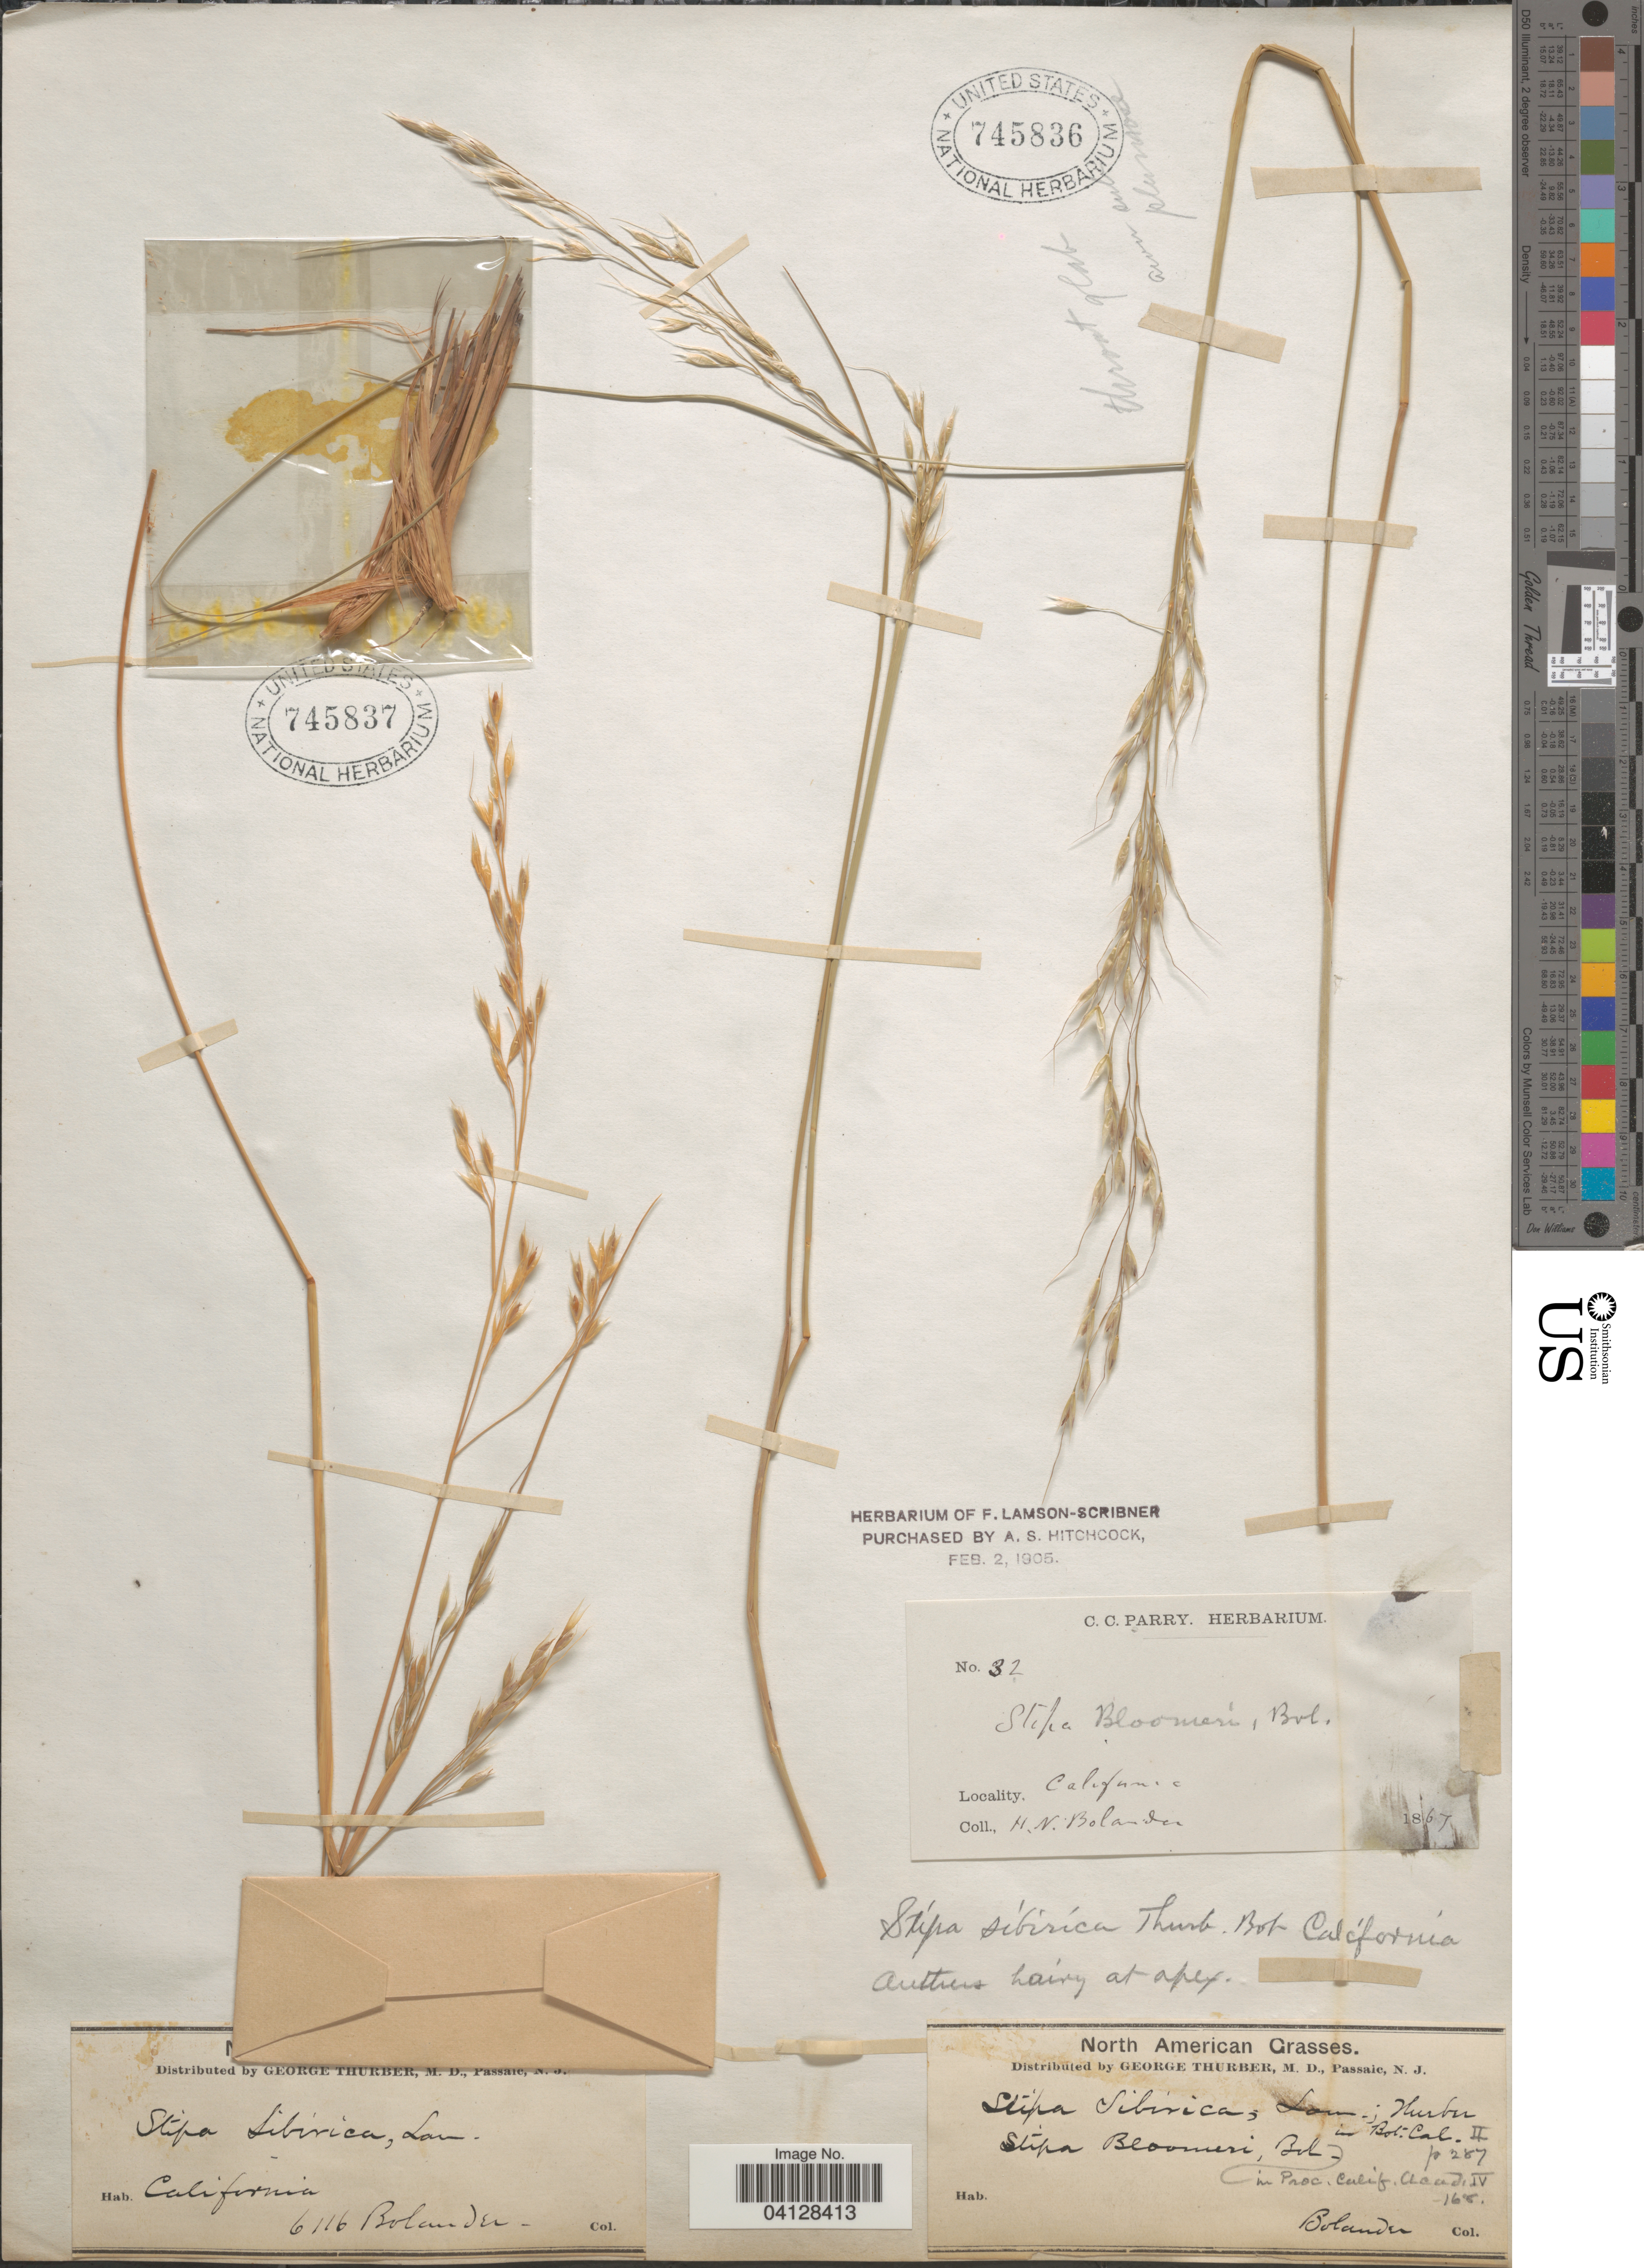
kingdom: Plantae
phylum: Tracheophyta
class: Liliopsida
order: Poales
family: Poaceae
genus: Stipa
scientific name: Stipa sibirica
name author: (L.) Lam.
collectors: H. Bolander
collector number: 32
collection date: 1867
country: United States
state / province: California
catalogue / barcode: US 745836-2